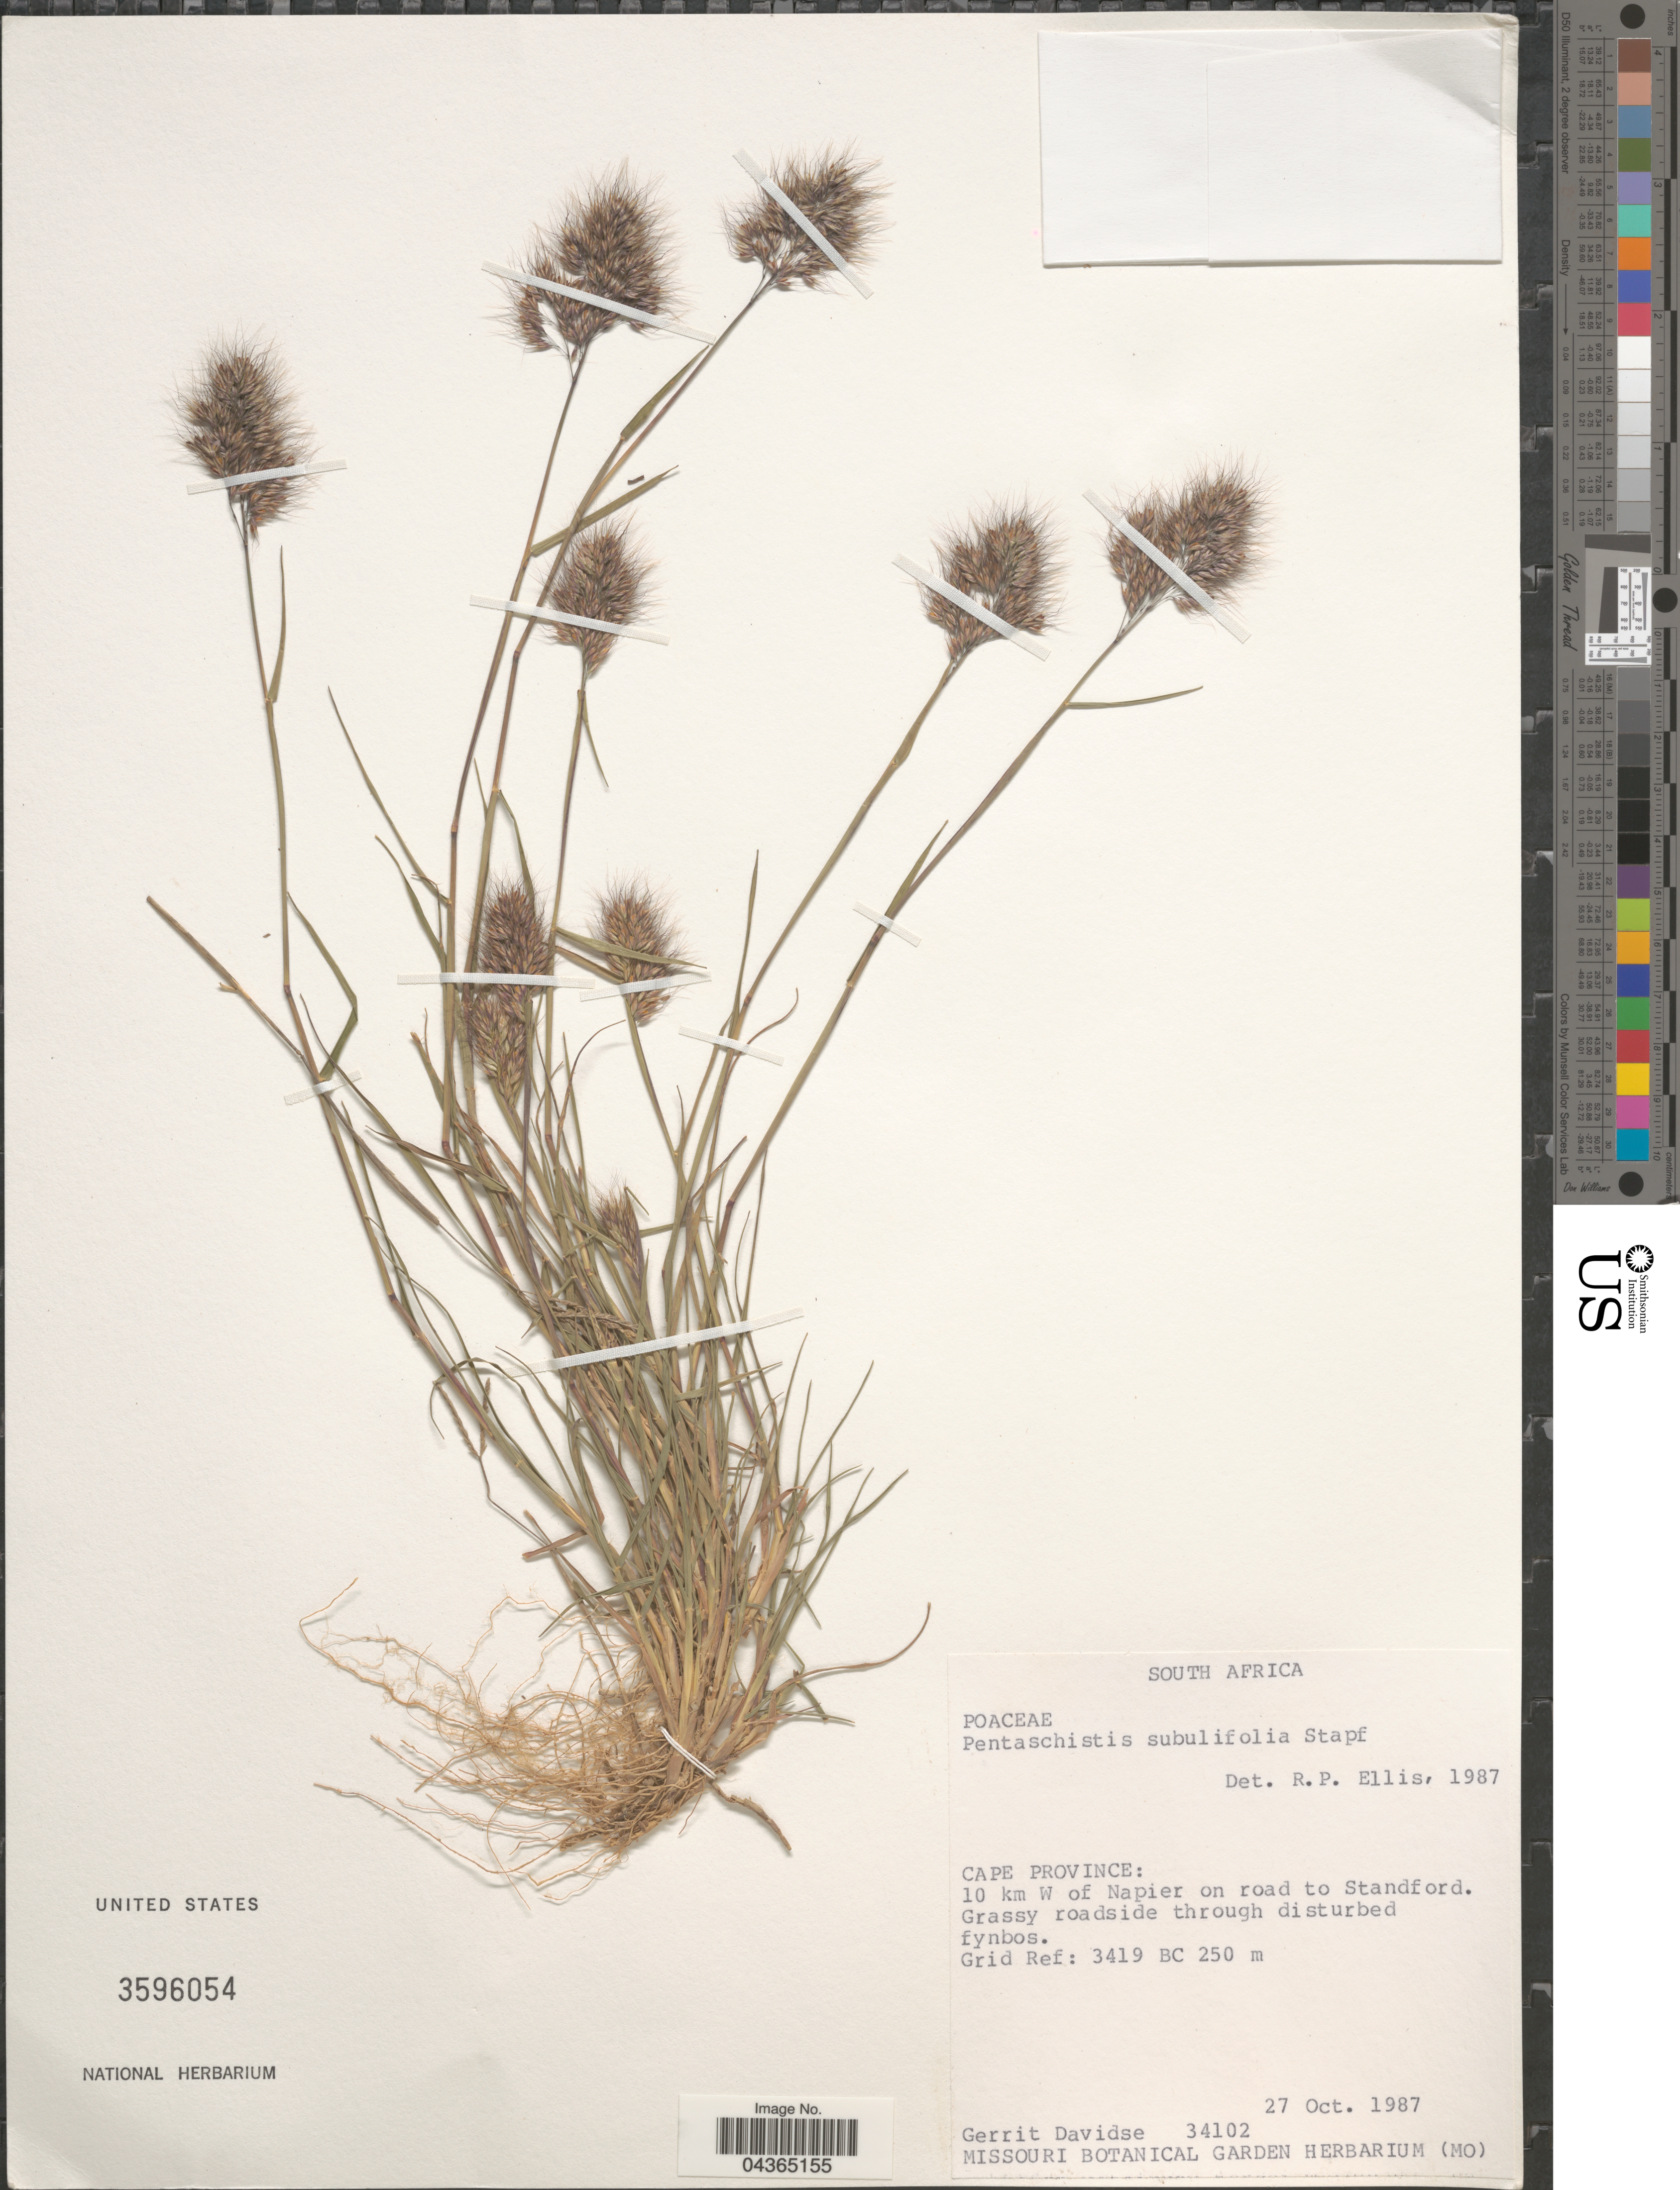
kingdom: Plantae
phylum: Tracheophyta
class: Liliopsida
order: Poales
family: Poaceae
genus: Pentameris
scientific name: Pentameris scabra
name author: (Nees) Steud.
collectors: G. Davidse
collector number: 34102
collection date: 1987-10-27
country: South Africa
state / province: Western Cape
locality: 10 km W of Napier on road to Standford. Grassy roadside through disturbed fynbos. Grid Ref: 3419 BC.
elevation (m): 250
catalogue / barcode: US 3596054